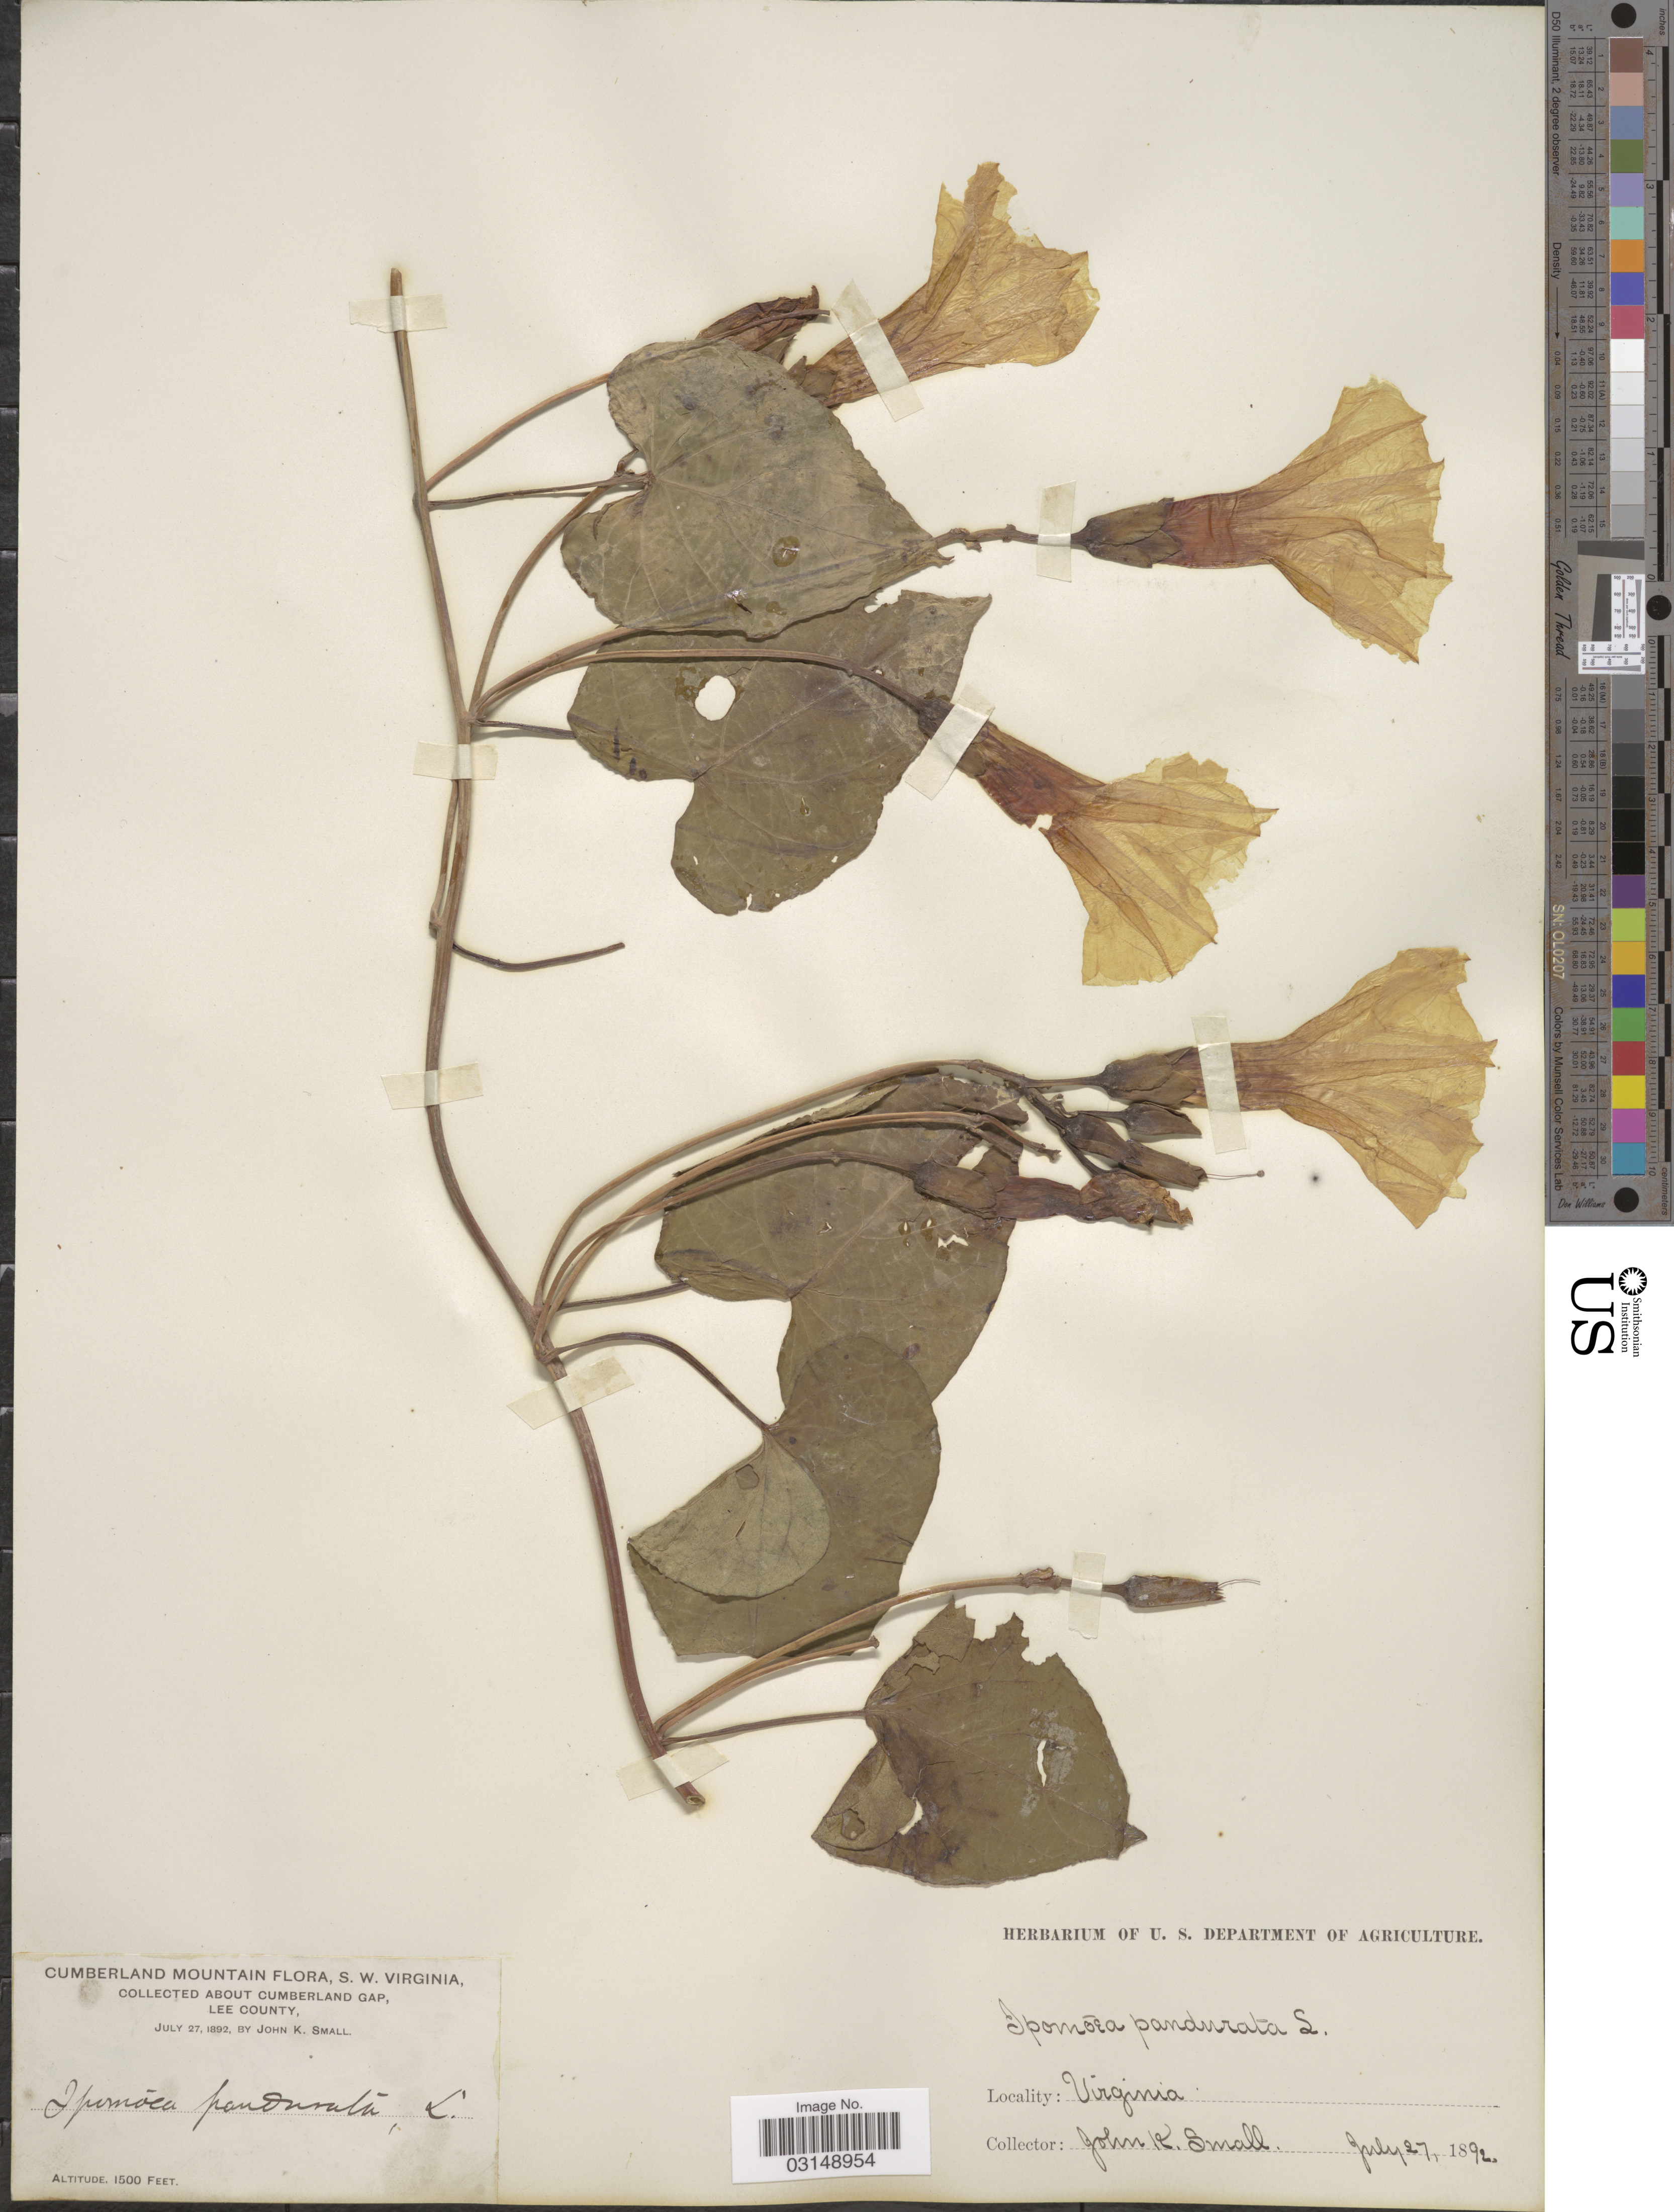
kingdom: Plantae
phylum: Tracheophyta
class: Magnoliopsida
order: Solanales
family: Convolvulaceae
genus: Ipomoea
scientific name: Ipomoea pandurata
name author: (L.) G. Mey.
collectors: J. K. Small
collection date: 1892-07-27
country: United States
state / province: Virginia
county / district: Lee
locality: Cumberland Mountain, S.W. Virginia. About Cumberland Gap, Lee County.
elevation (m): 457